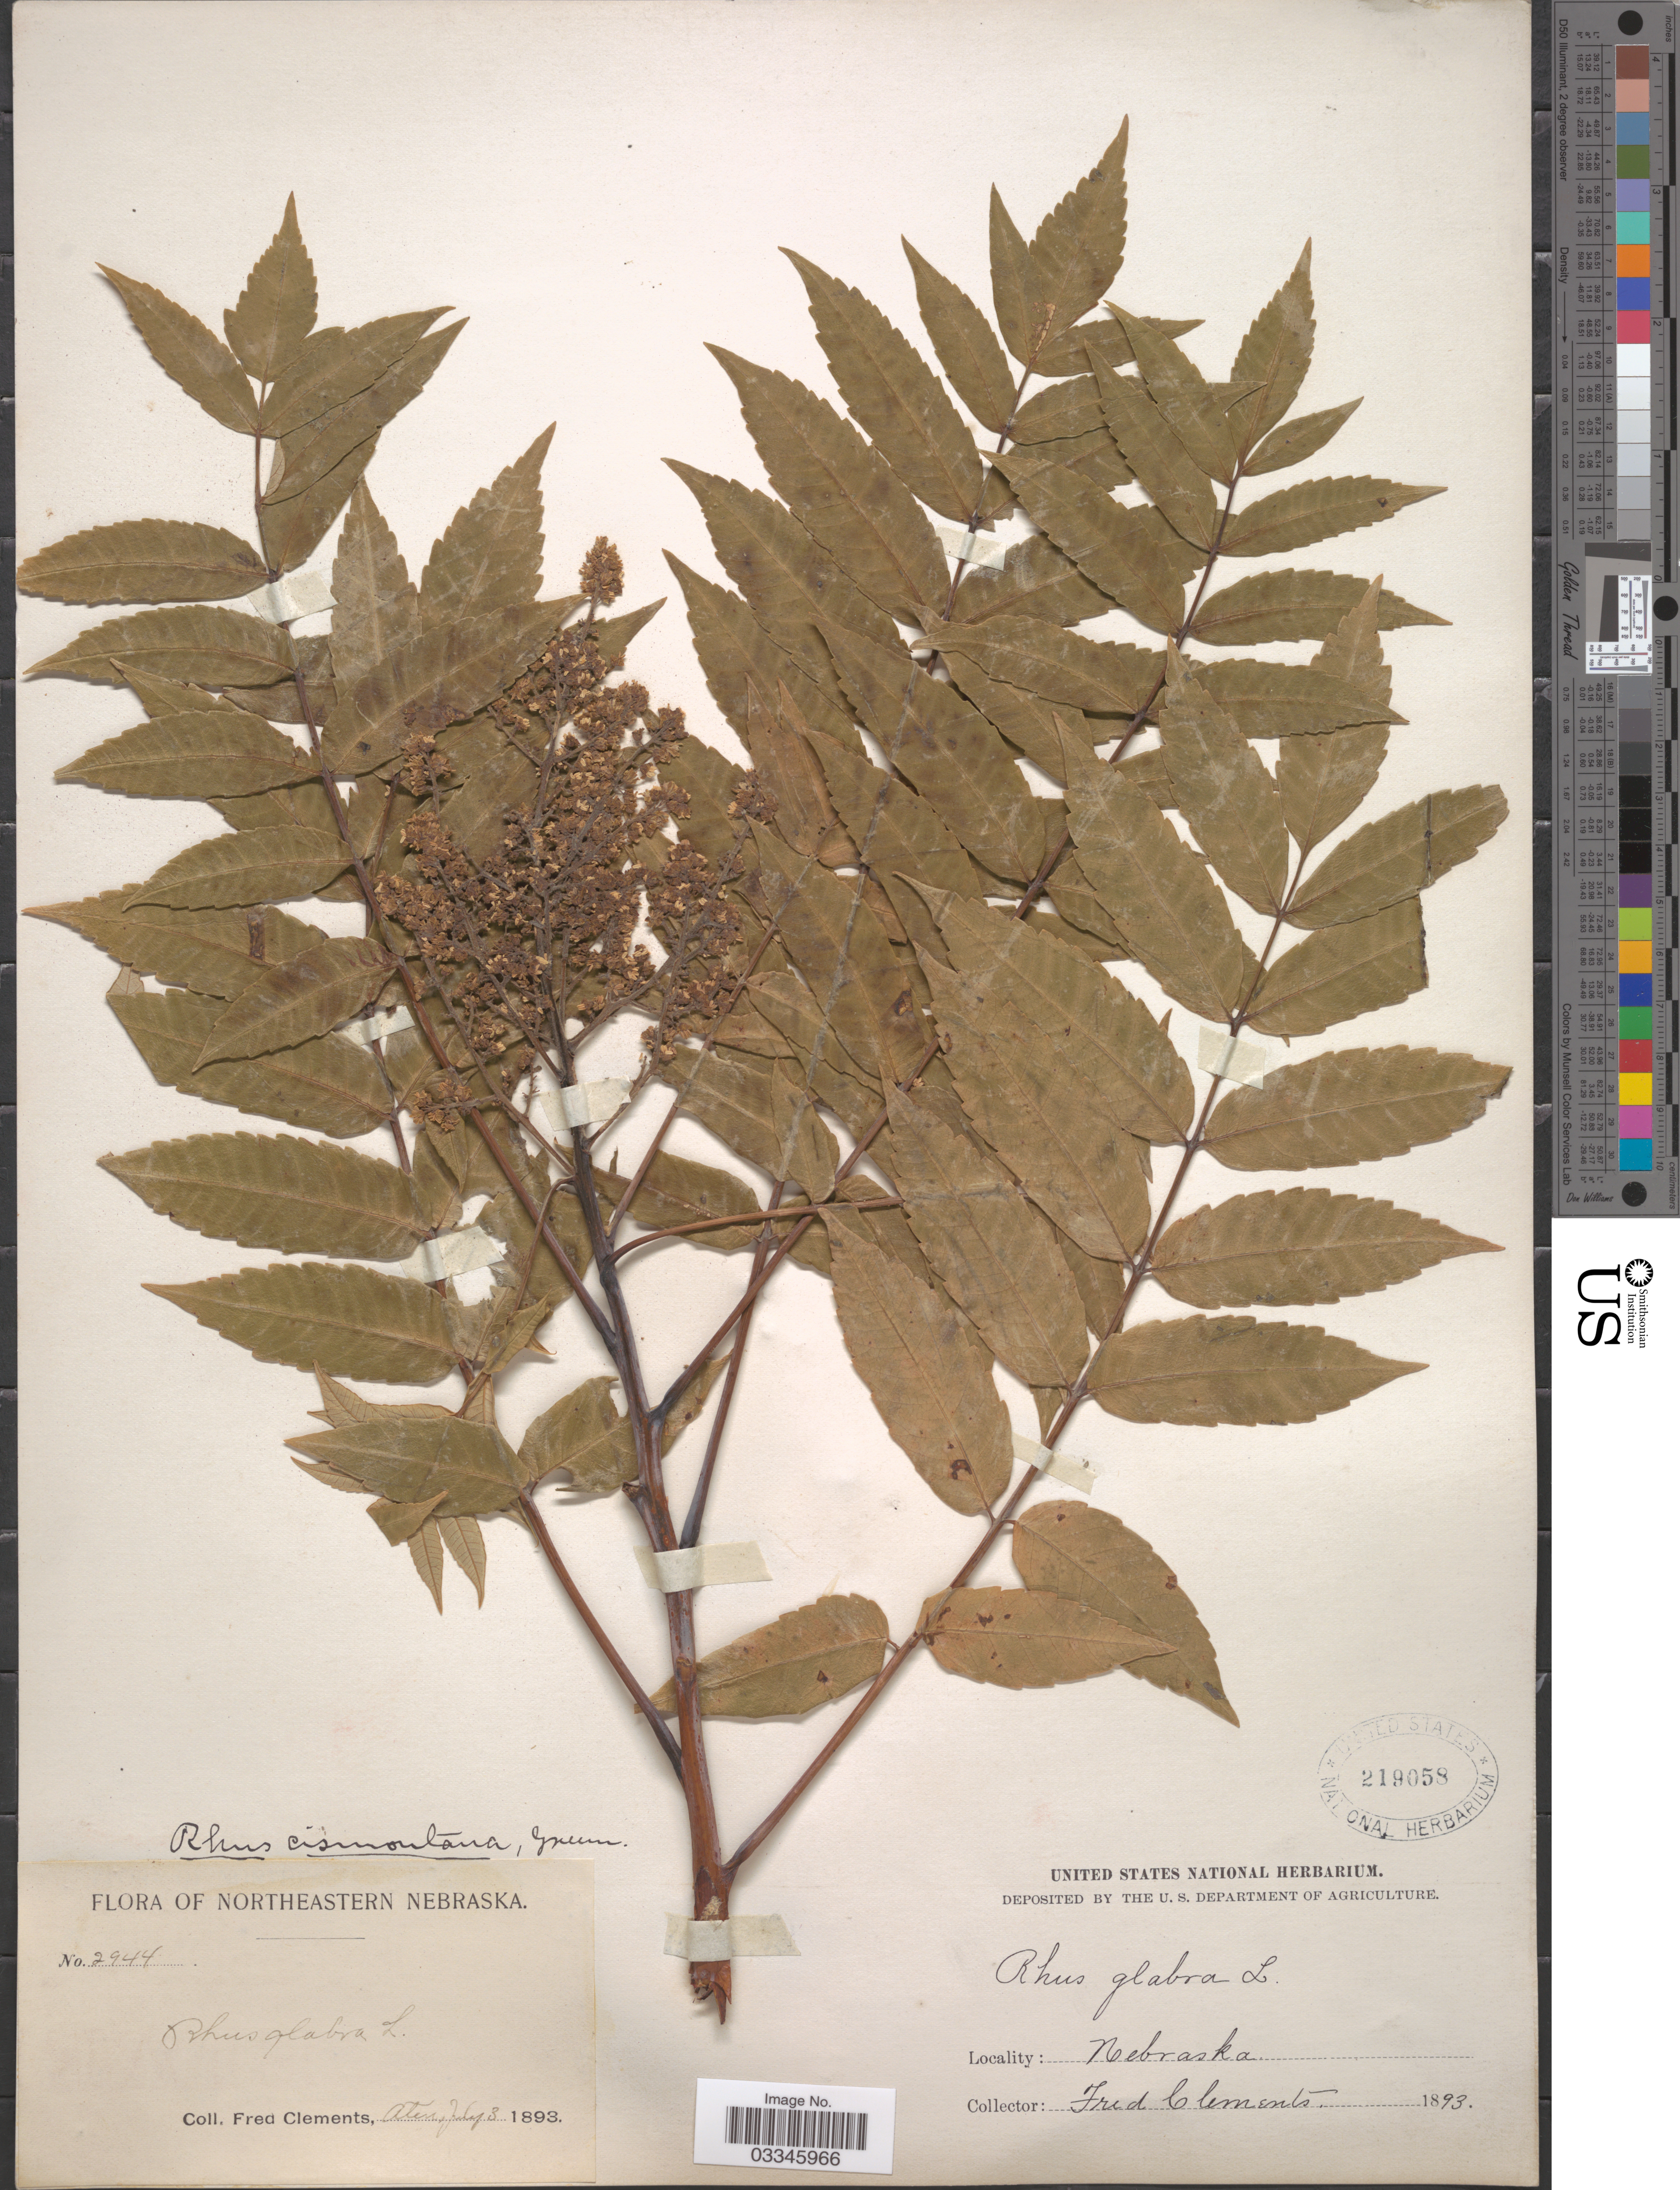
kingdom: Plantae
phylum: Tracheophyta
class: Magnoliopsida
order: Sapindales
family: Anacardiaceae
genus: Rhus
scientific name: Rhus glabra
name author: L.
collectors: F. Clements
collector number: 2944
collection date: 1893-07-03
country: United States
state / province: Nebraska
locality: Northeastern Nebraska. Aten.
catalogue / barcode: US 219058